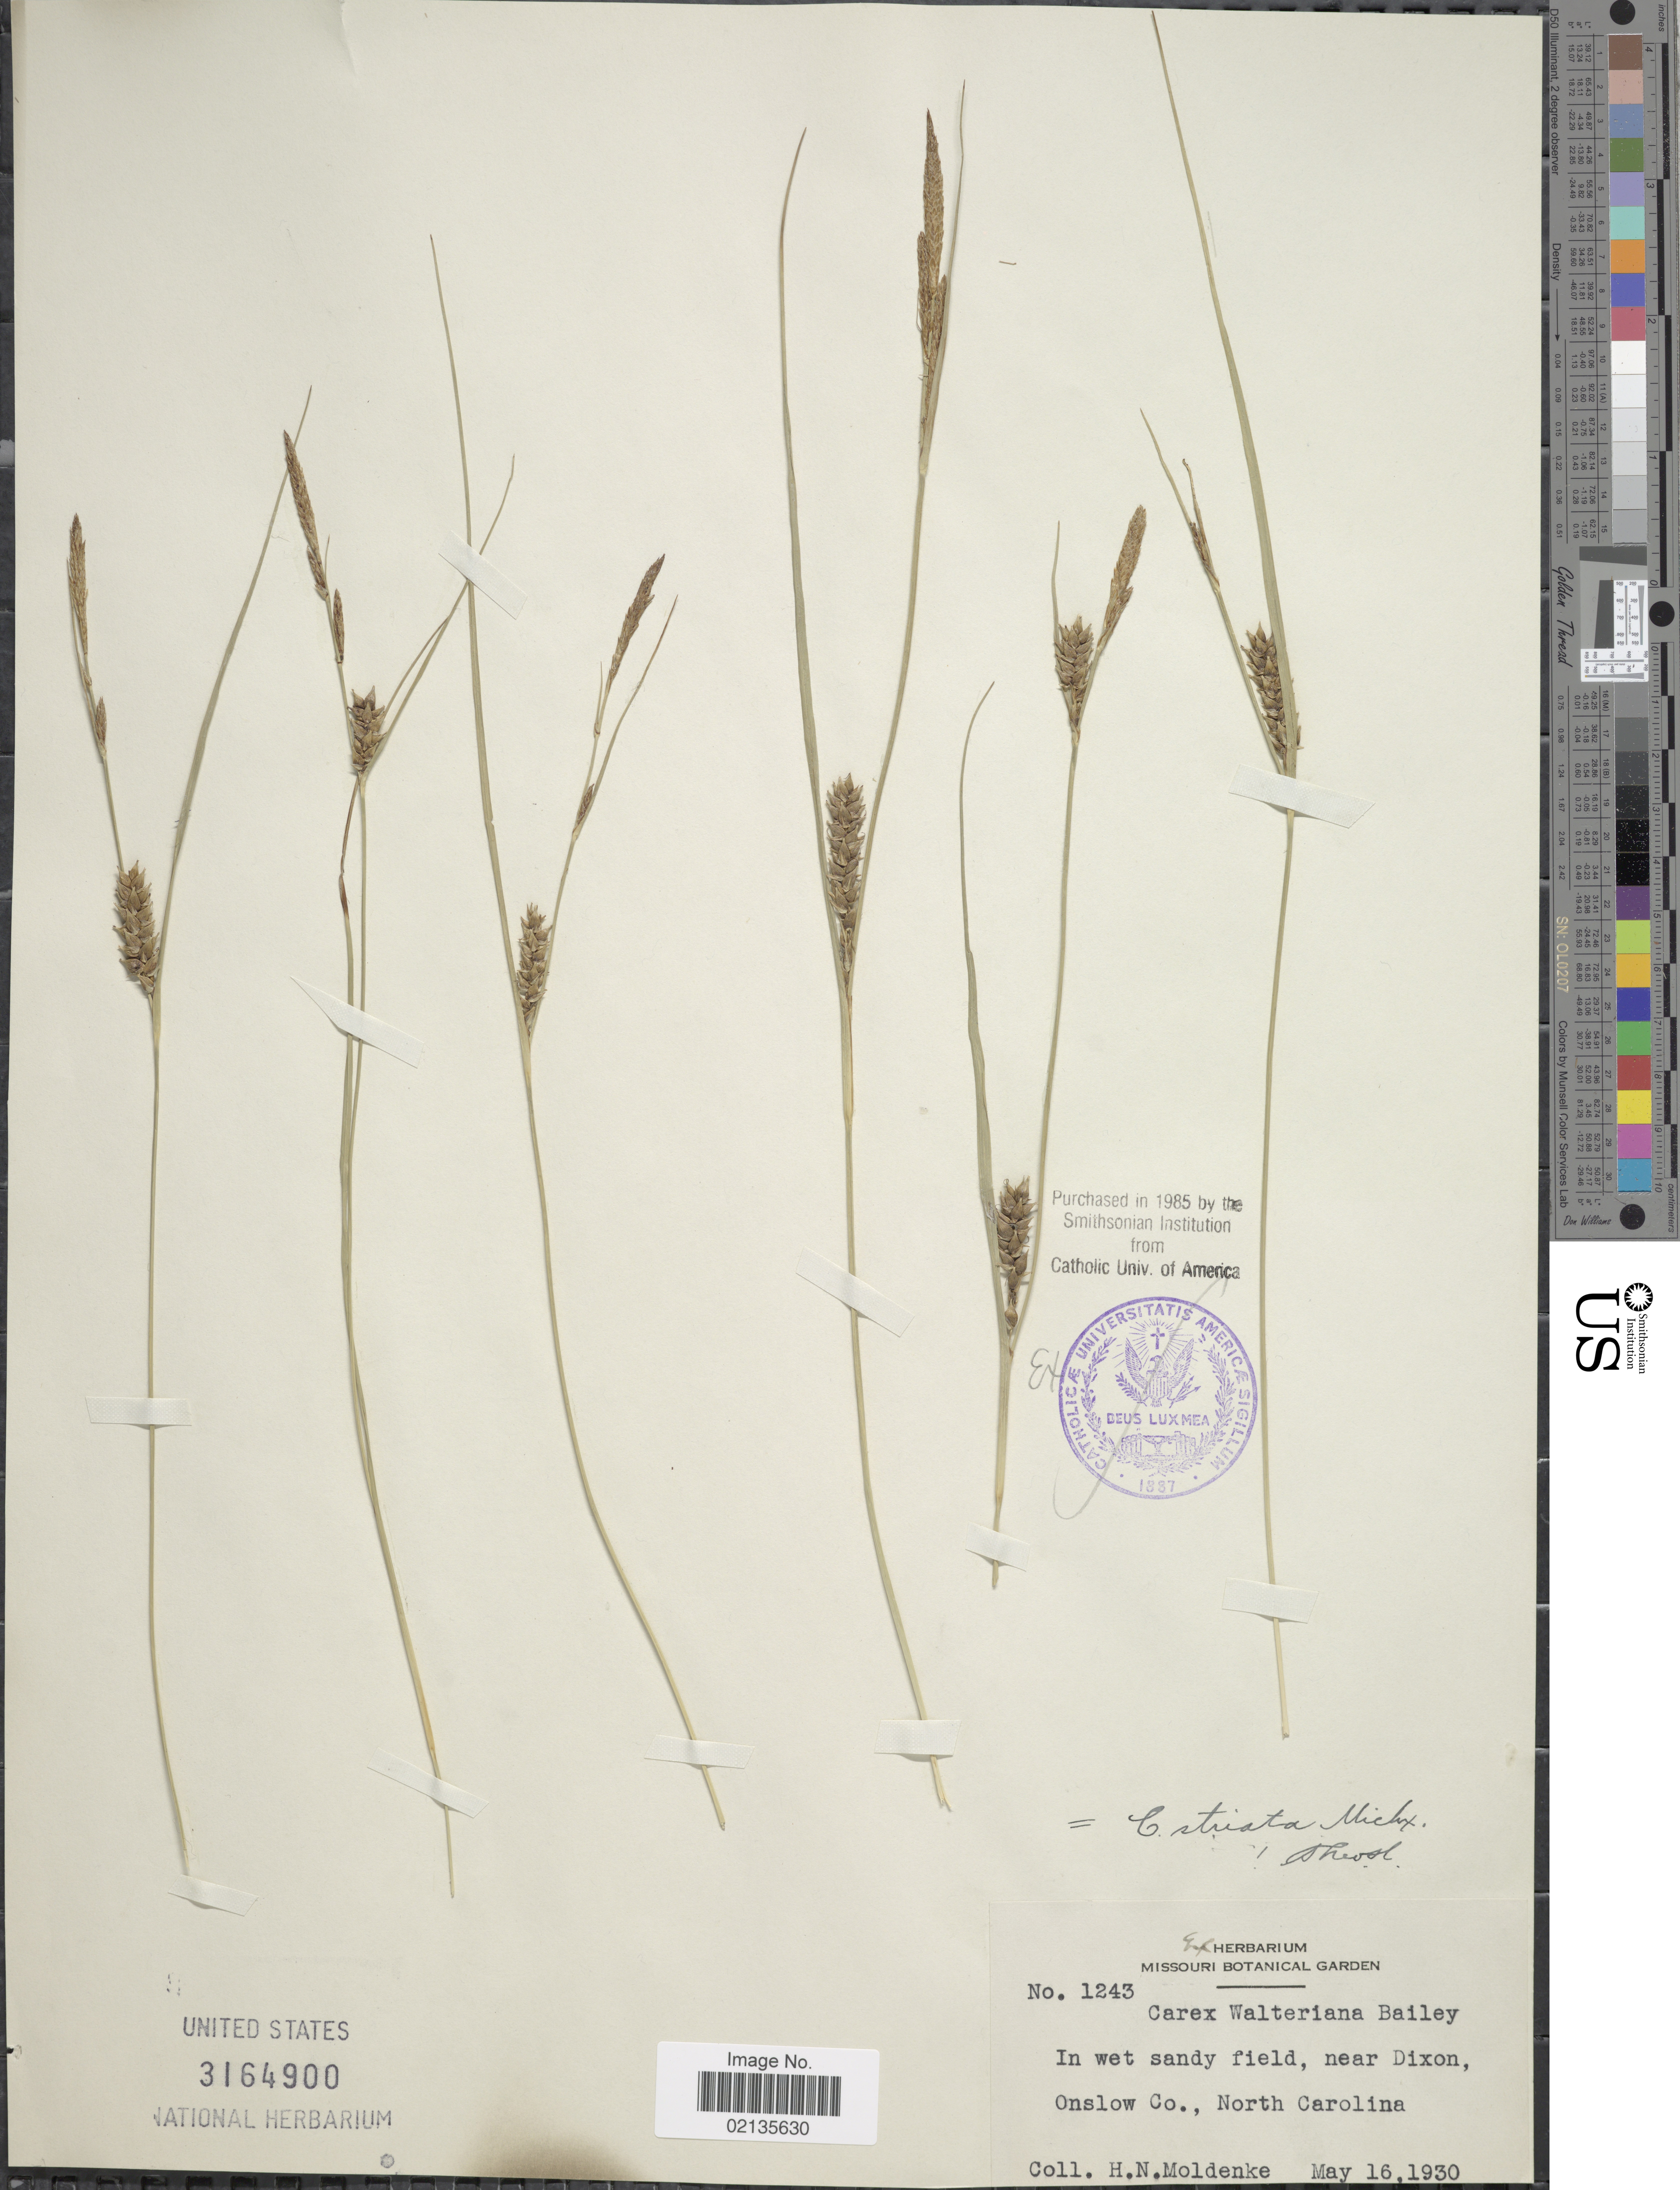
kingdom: Plantae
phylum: Tracheophyta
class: Liliopsida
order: Poales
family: Cyperaceae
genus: Carex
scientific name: Carex striata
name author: Michx.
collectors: H. N. Moldenke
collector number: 1243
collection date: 1930-05-16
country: United States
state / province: North Carolina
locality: In wet sandy field, near Dixon, Onslow Co.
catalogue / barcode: US 3164900